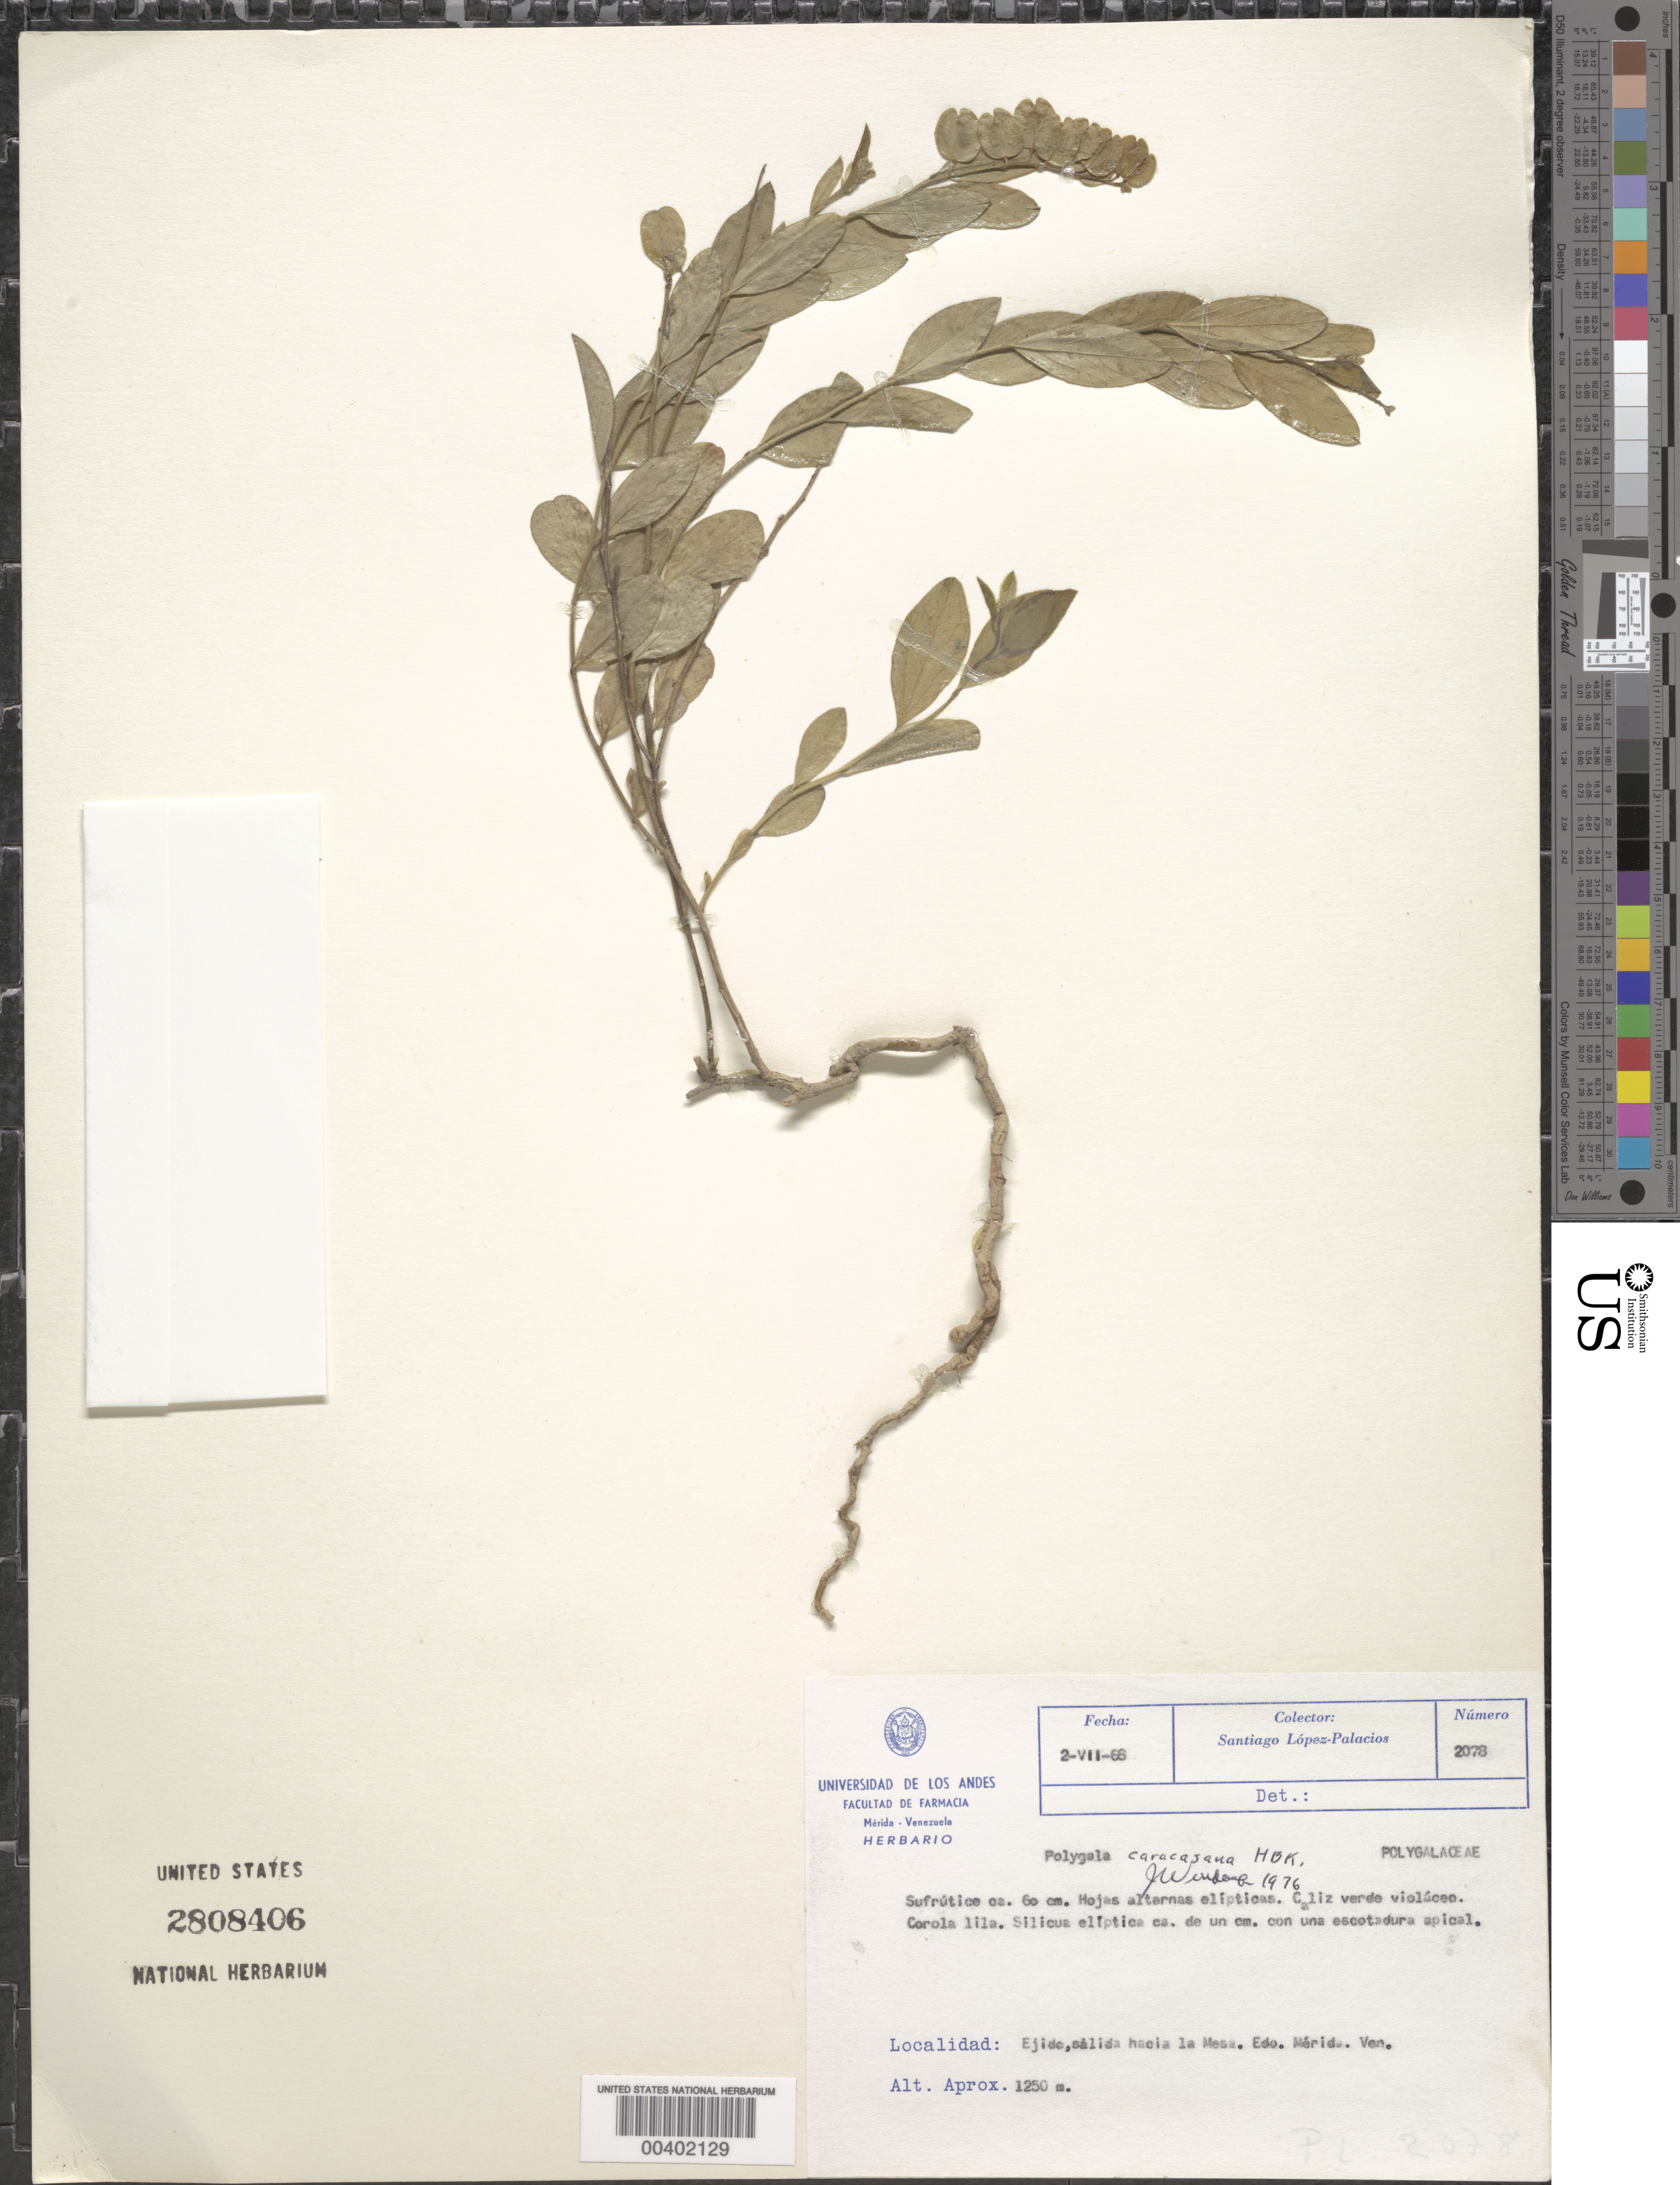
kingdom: Plantae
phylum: Tracheophyta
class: Magnoliopsida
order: Fabales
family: Polygalaceae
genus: Hebecarpa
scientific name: Hebecarpa caracasana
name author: (Kunth) J.R. Abbott & J.F.B. Pastore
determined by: Strong, Mark T., (BOT), Smithsonian Institution - National Museum of Natural History (UNITED STATES)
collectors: S. López-Palacios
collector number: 2078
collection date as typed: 02 Jul 1968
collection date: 1968-07-02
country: Venezuela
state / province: Mérida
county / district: Campo Elías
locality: Ejido Ejido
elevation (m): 1250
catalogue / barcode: US 2808406